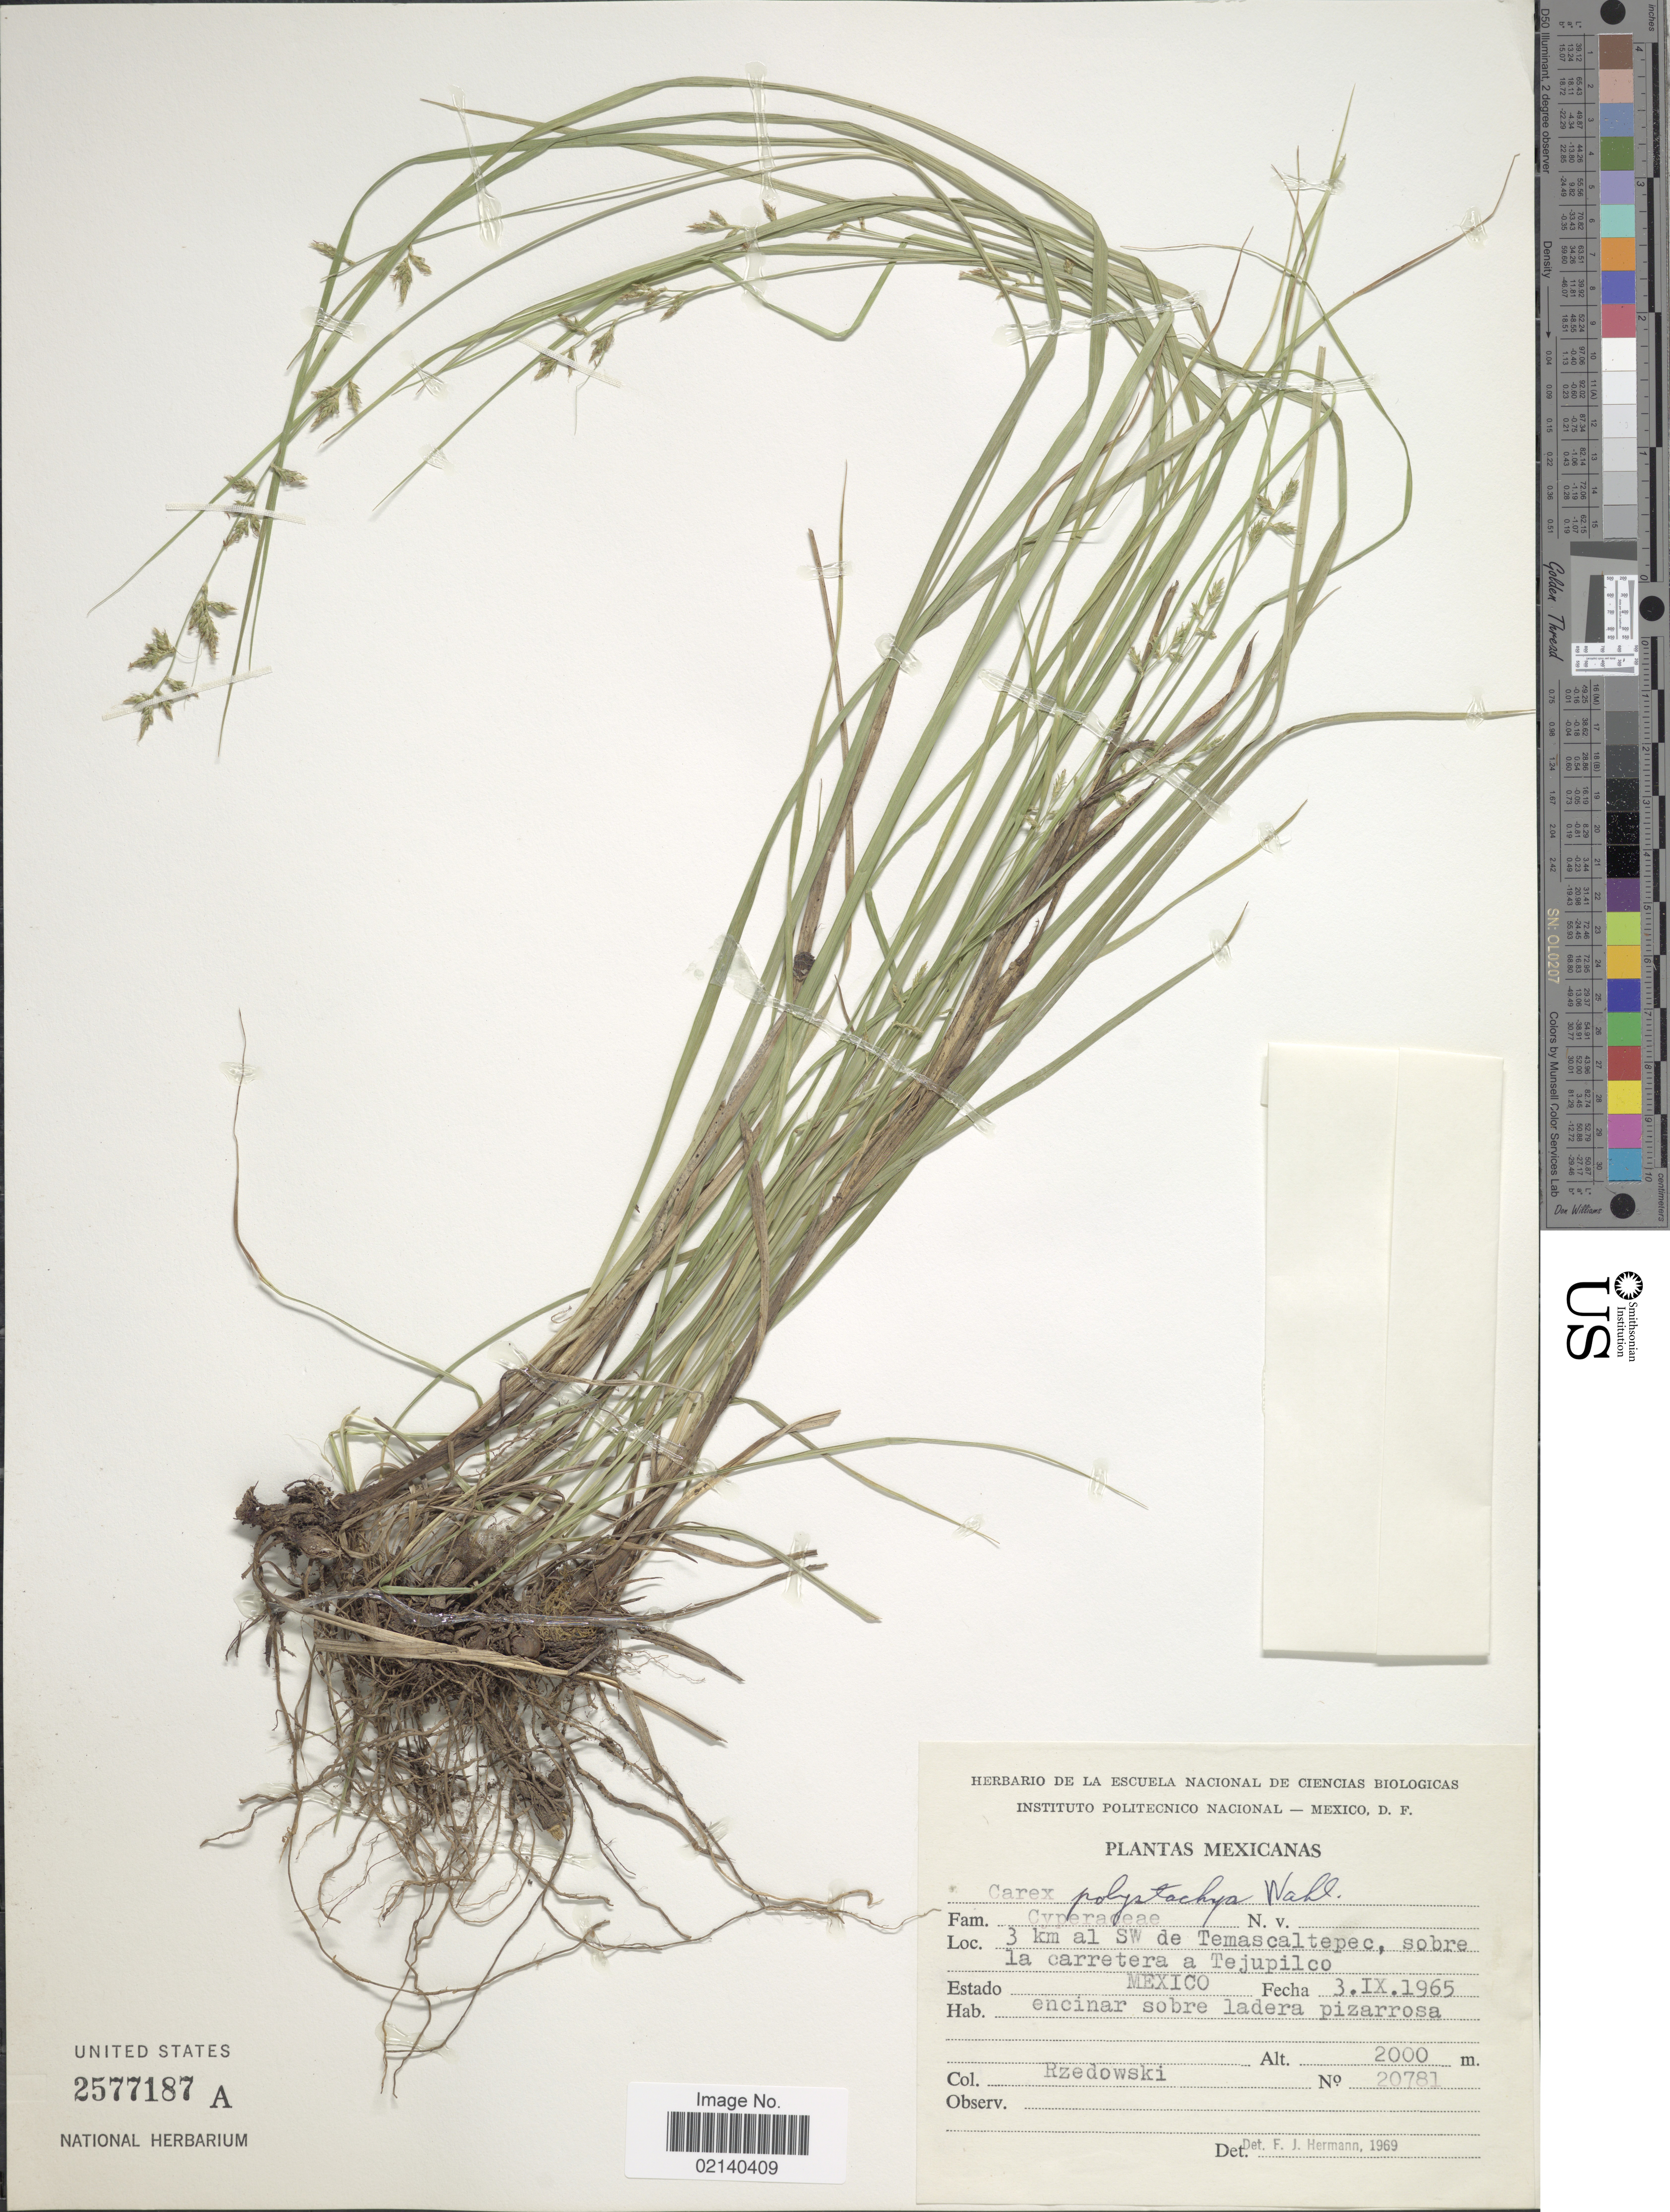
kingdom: Plantae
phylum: Tracheophyta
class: Liliopsida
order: Poales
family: Cyperaceae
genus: Carex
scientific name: Carex polystachya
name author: Sw. ex Wahlenb.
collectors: Rzedowski, --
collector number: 20781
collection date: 1965-09-03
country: Mexico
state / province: México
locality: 3 km al SW de Temascaltepec, sobre la carretera a Tejupilco, encinar sobra ladera pizarrosa.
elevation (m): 2000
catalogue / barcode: US 2577187A